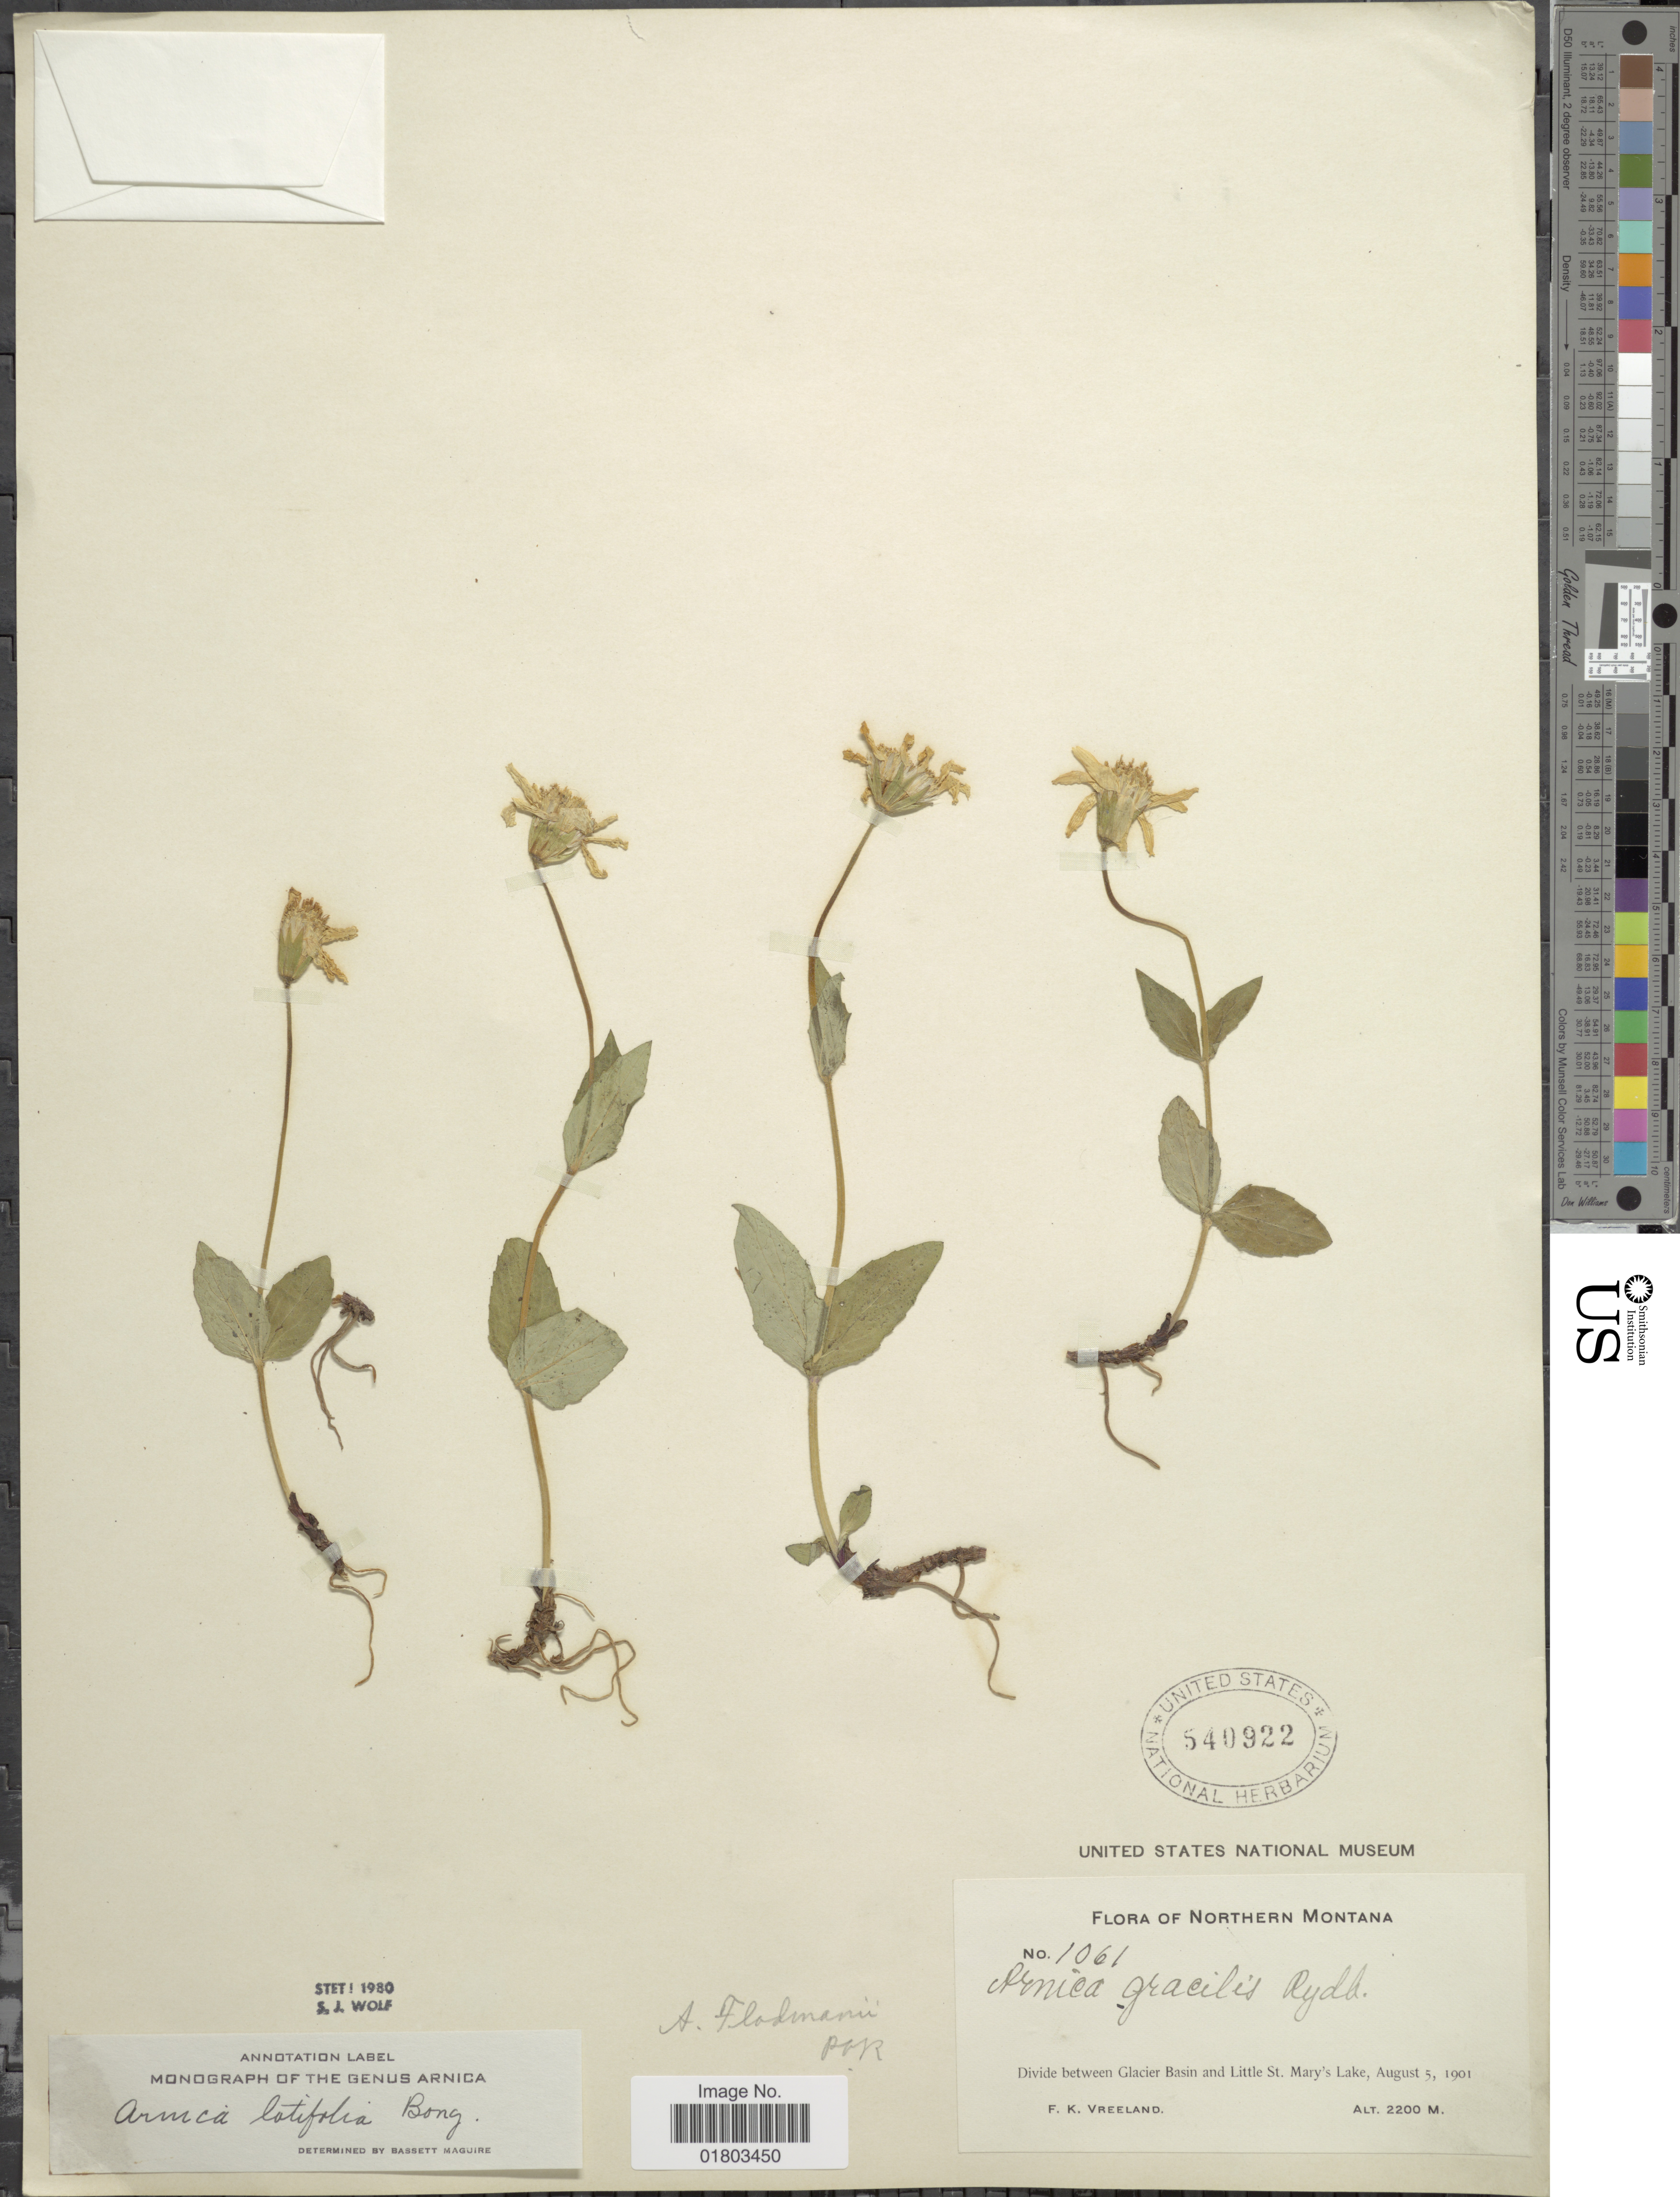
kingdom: Plantae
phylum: Tracheophyta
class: Magnoliopsida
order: Asterales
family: Asteraceae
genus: Arnica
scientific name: Arnica latifolia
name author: Bong.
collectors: F. Vreeland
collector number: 1061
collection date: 1901-08-05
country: United States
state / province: Montana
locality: Northern Montana, Divide between Glacier Basin and Little St. Mary's Lake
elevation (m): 2200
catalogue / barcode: US 540922